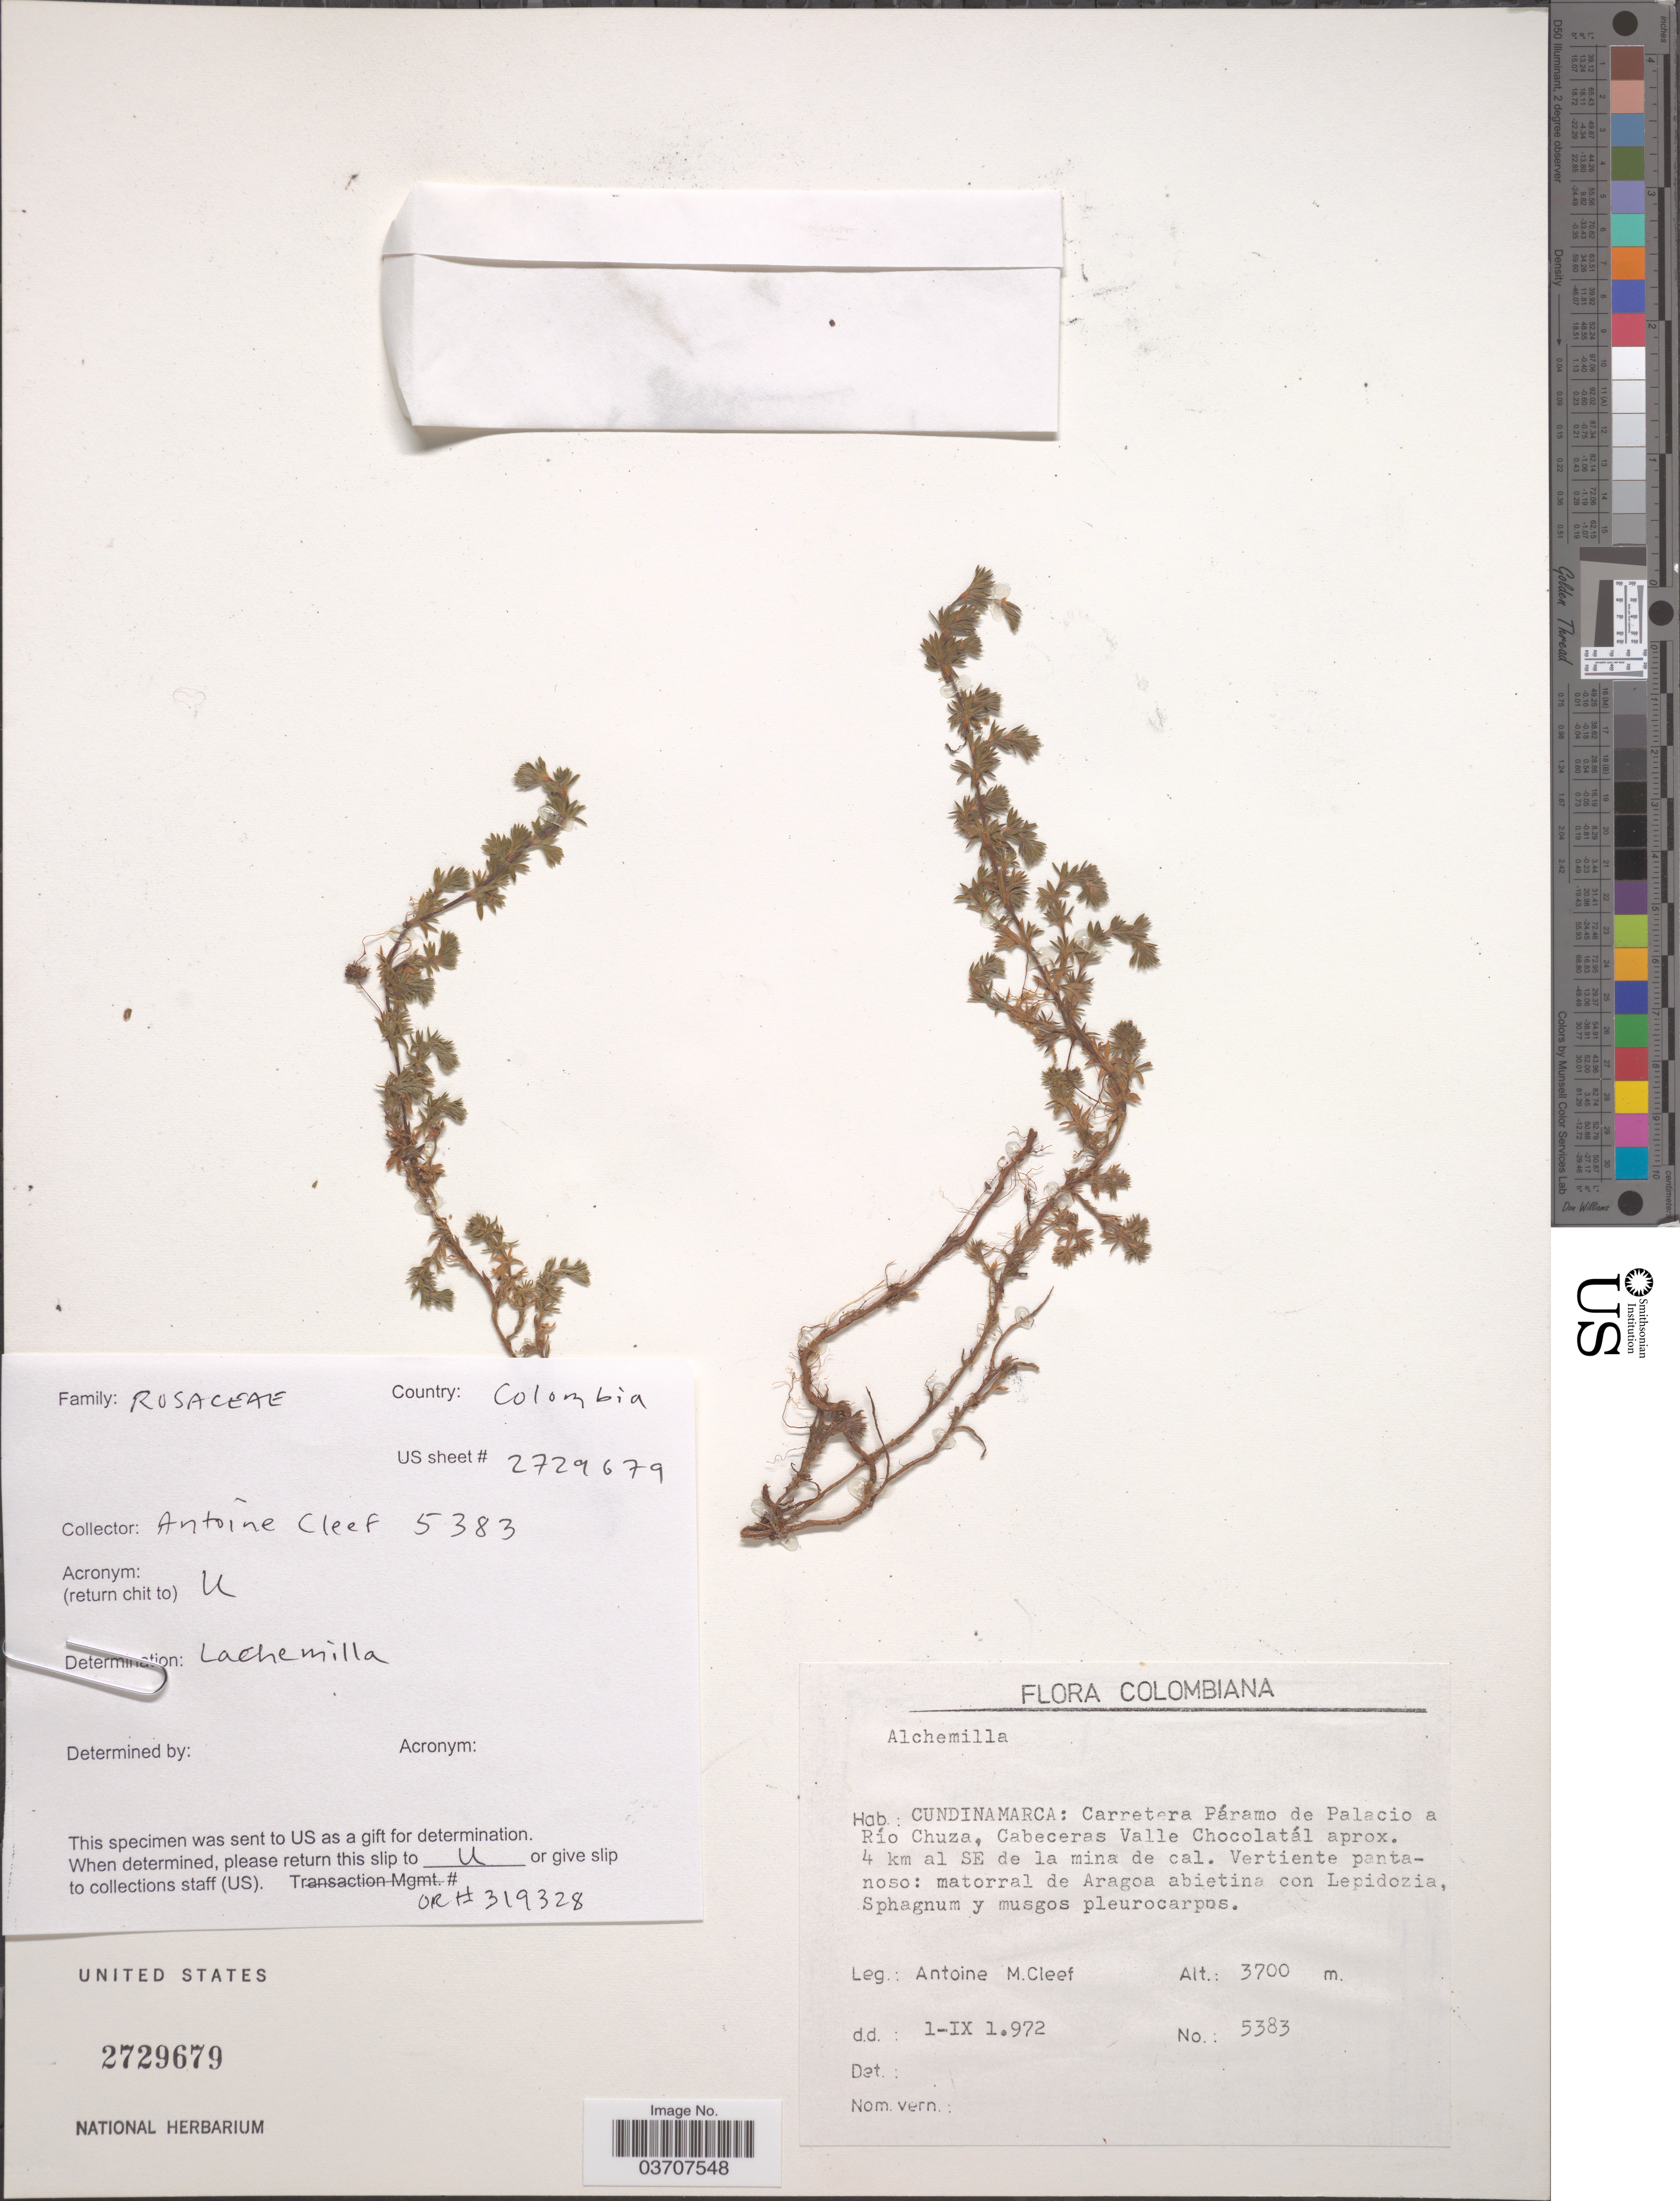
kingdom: Plantae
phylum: Tracheophyta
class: Magnoliopsida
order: Rosales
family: Rosaceae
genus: Lachemilla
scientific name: Lachemilla sp.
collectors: A. M. Cleef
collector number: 5383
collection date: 1972-09-01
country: Colombia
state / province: Cundinamarca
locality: Carretera Páramo de Palacio a Río Chuza, Cabeceras Valle Chocolatál aprox. 4 km al SE de la mina de cal.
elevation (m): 3700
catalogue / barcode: US 2729679